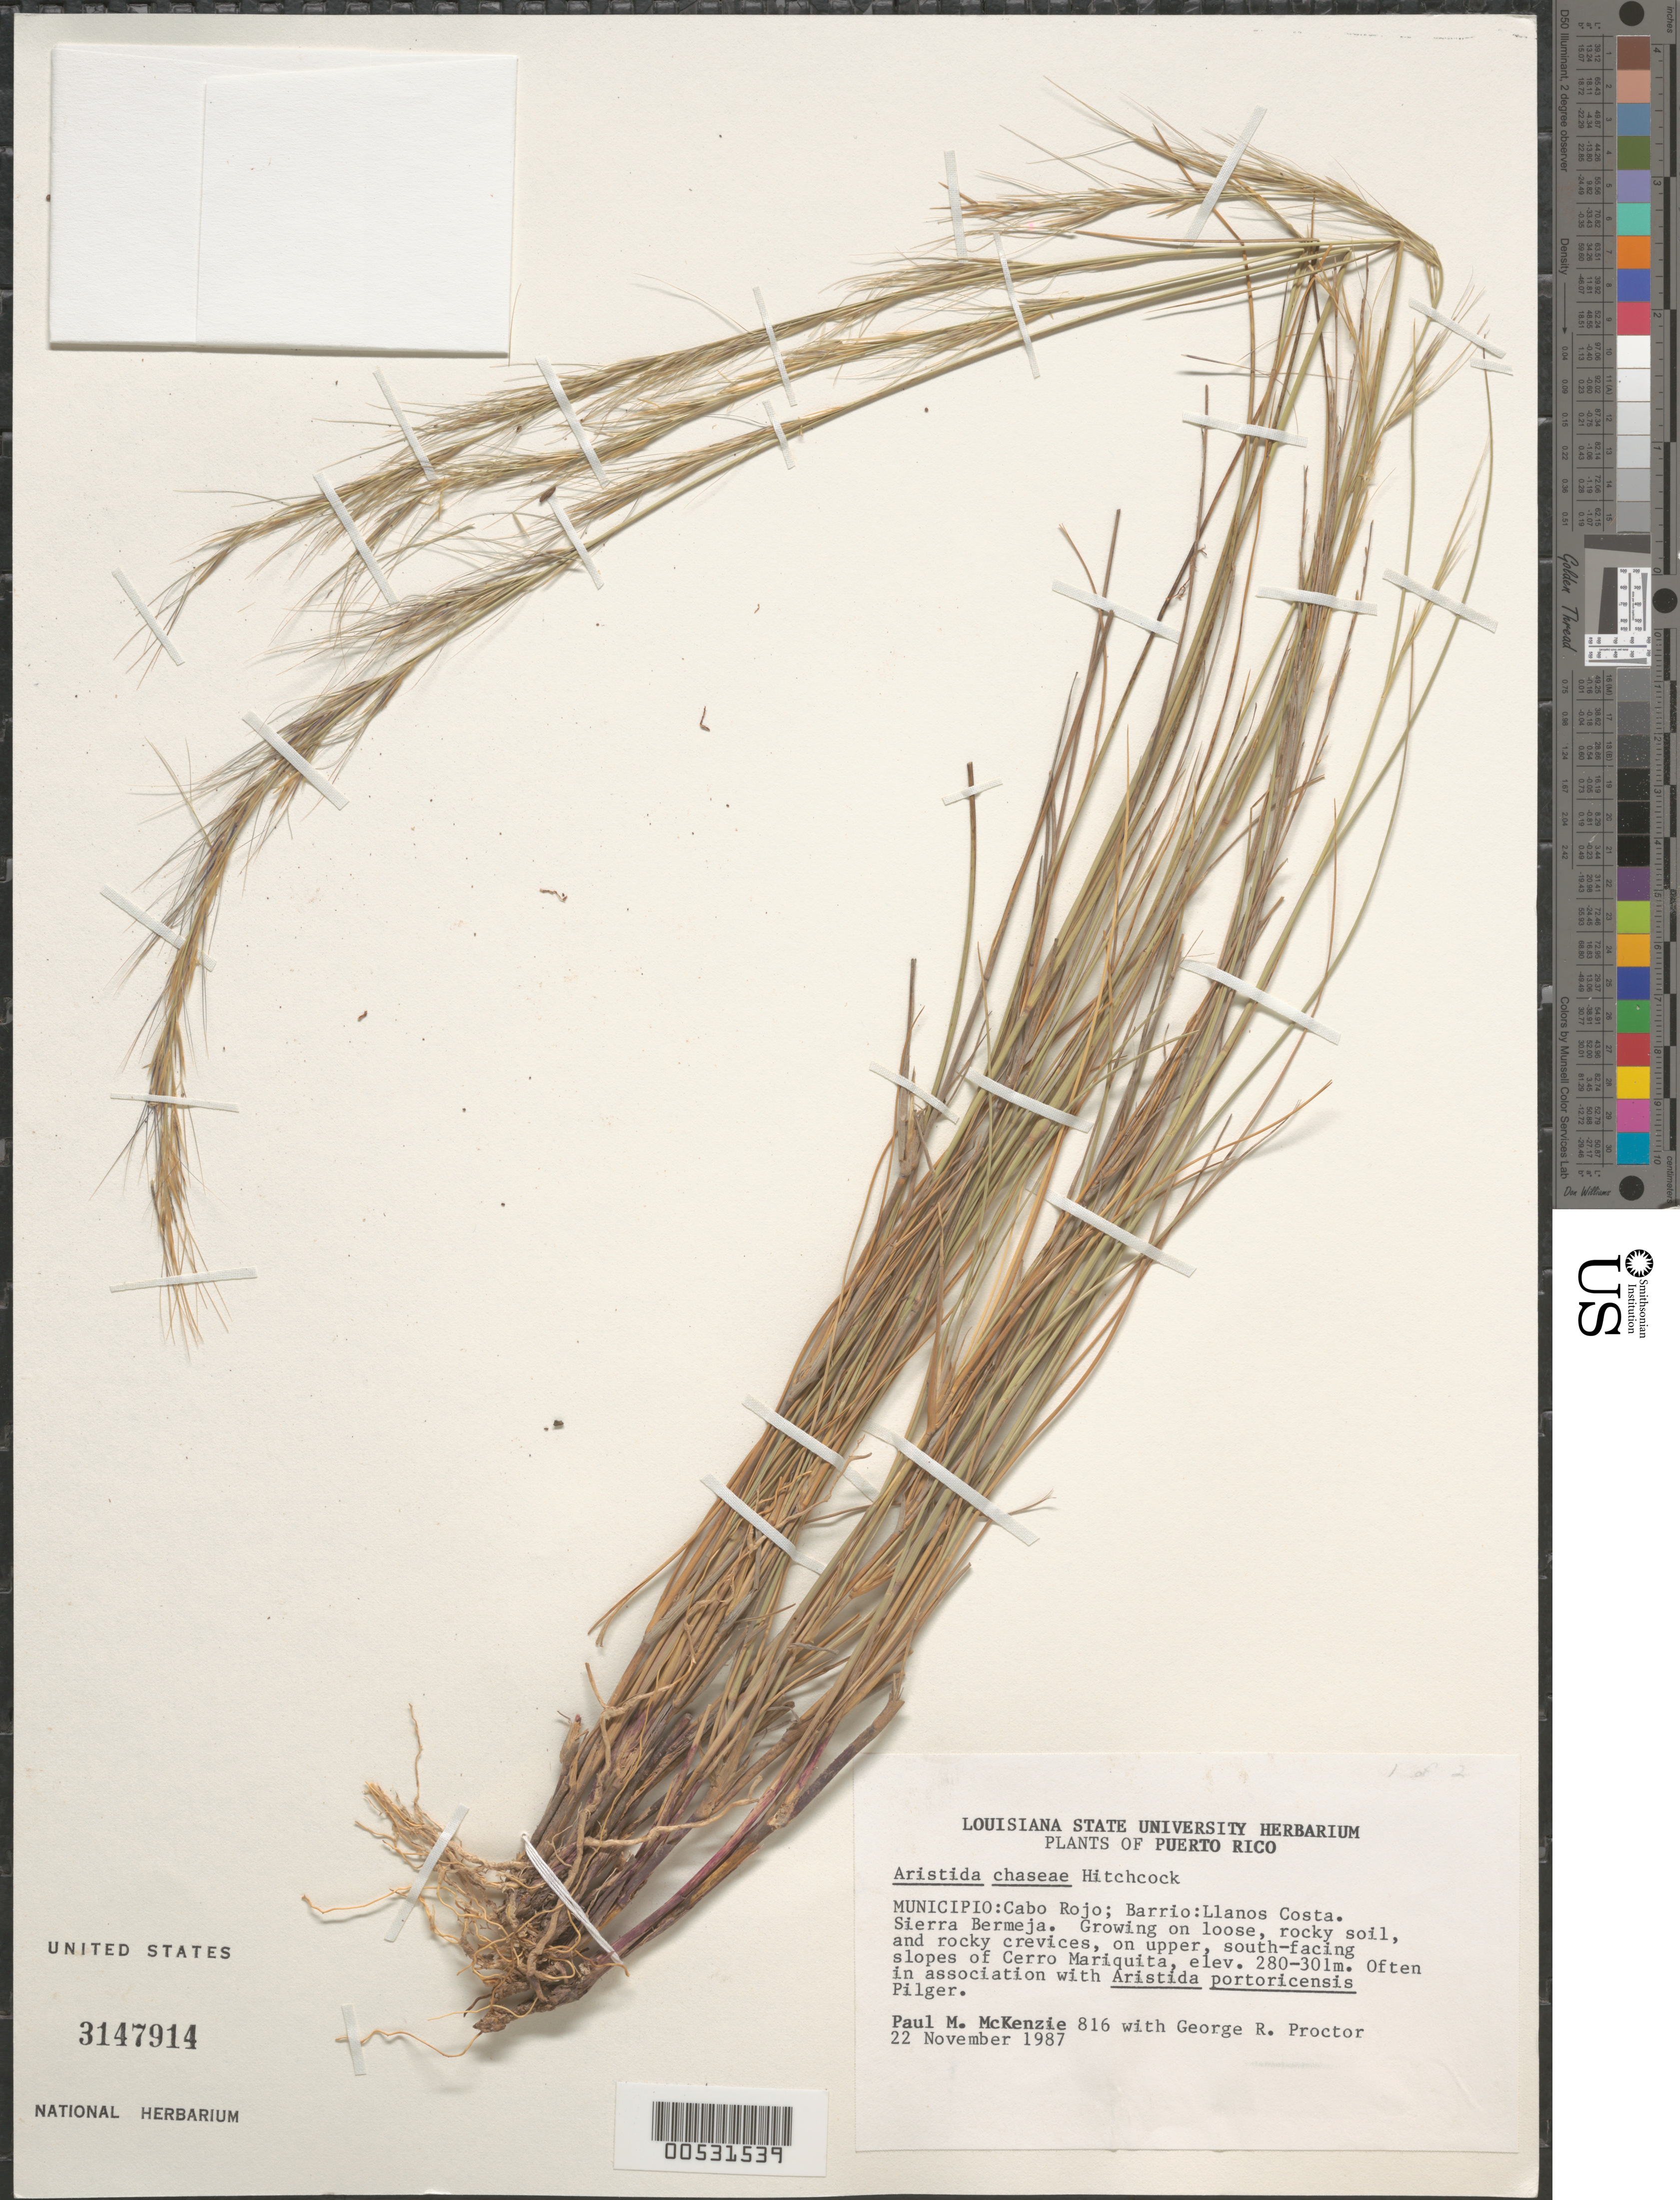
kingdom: Plantae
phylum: Tracheophyta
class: Liliopsida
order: Poales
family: Poaceae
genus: Aristida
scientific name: Aristida chaseae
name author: Hitchc.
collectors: P. McKenzie & G. R. Proctor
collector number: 816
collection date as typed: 22 Nov 1987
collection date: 1987-11-22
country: Puerto Rico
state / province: Cabo Rojo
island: Greater Antilles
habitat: Loose, rocky soil and rocky crevices.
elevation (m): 280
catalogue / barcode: US 3147914